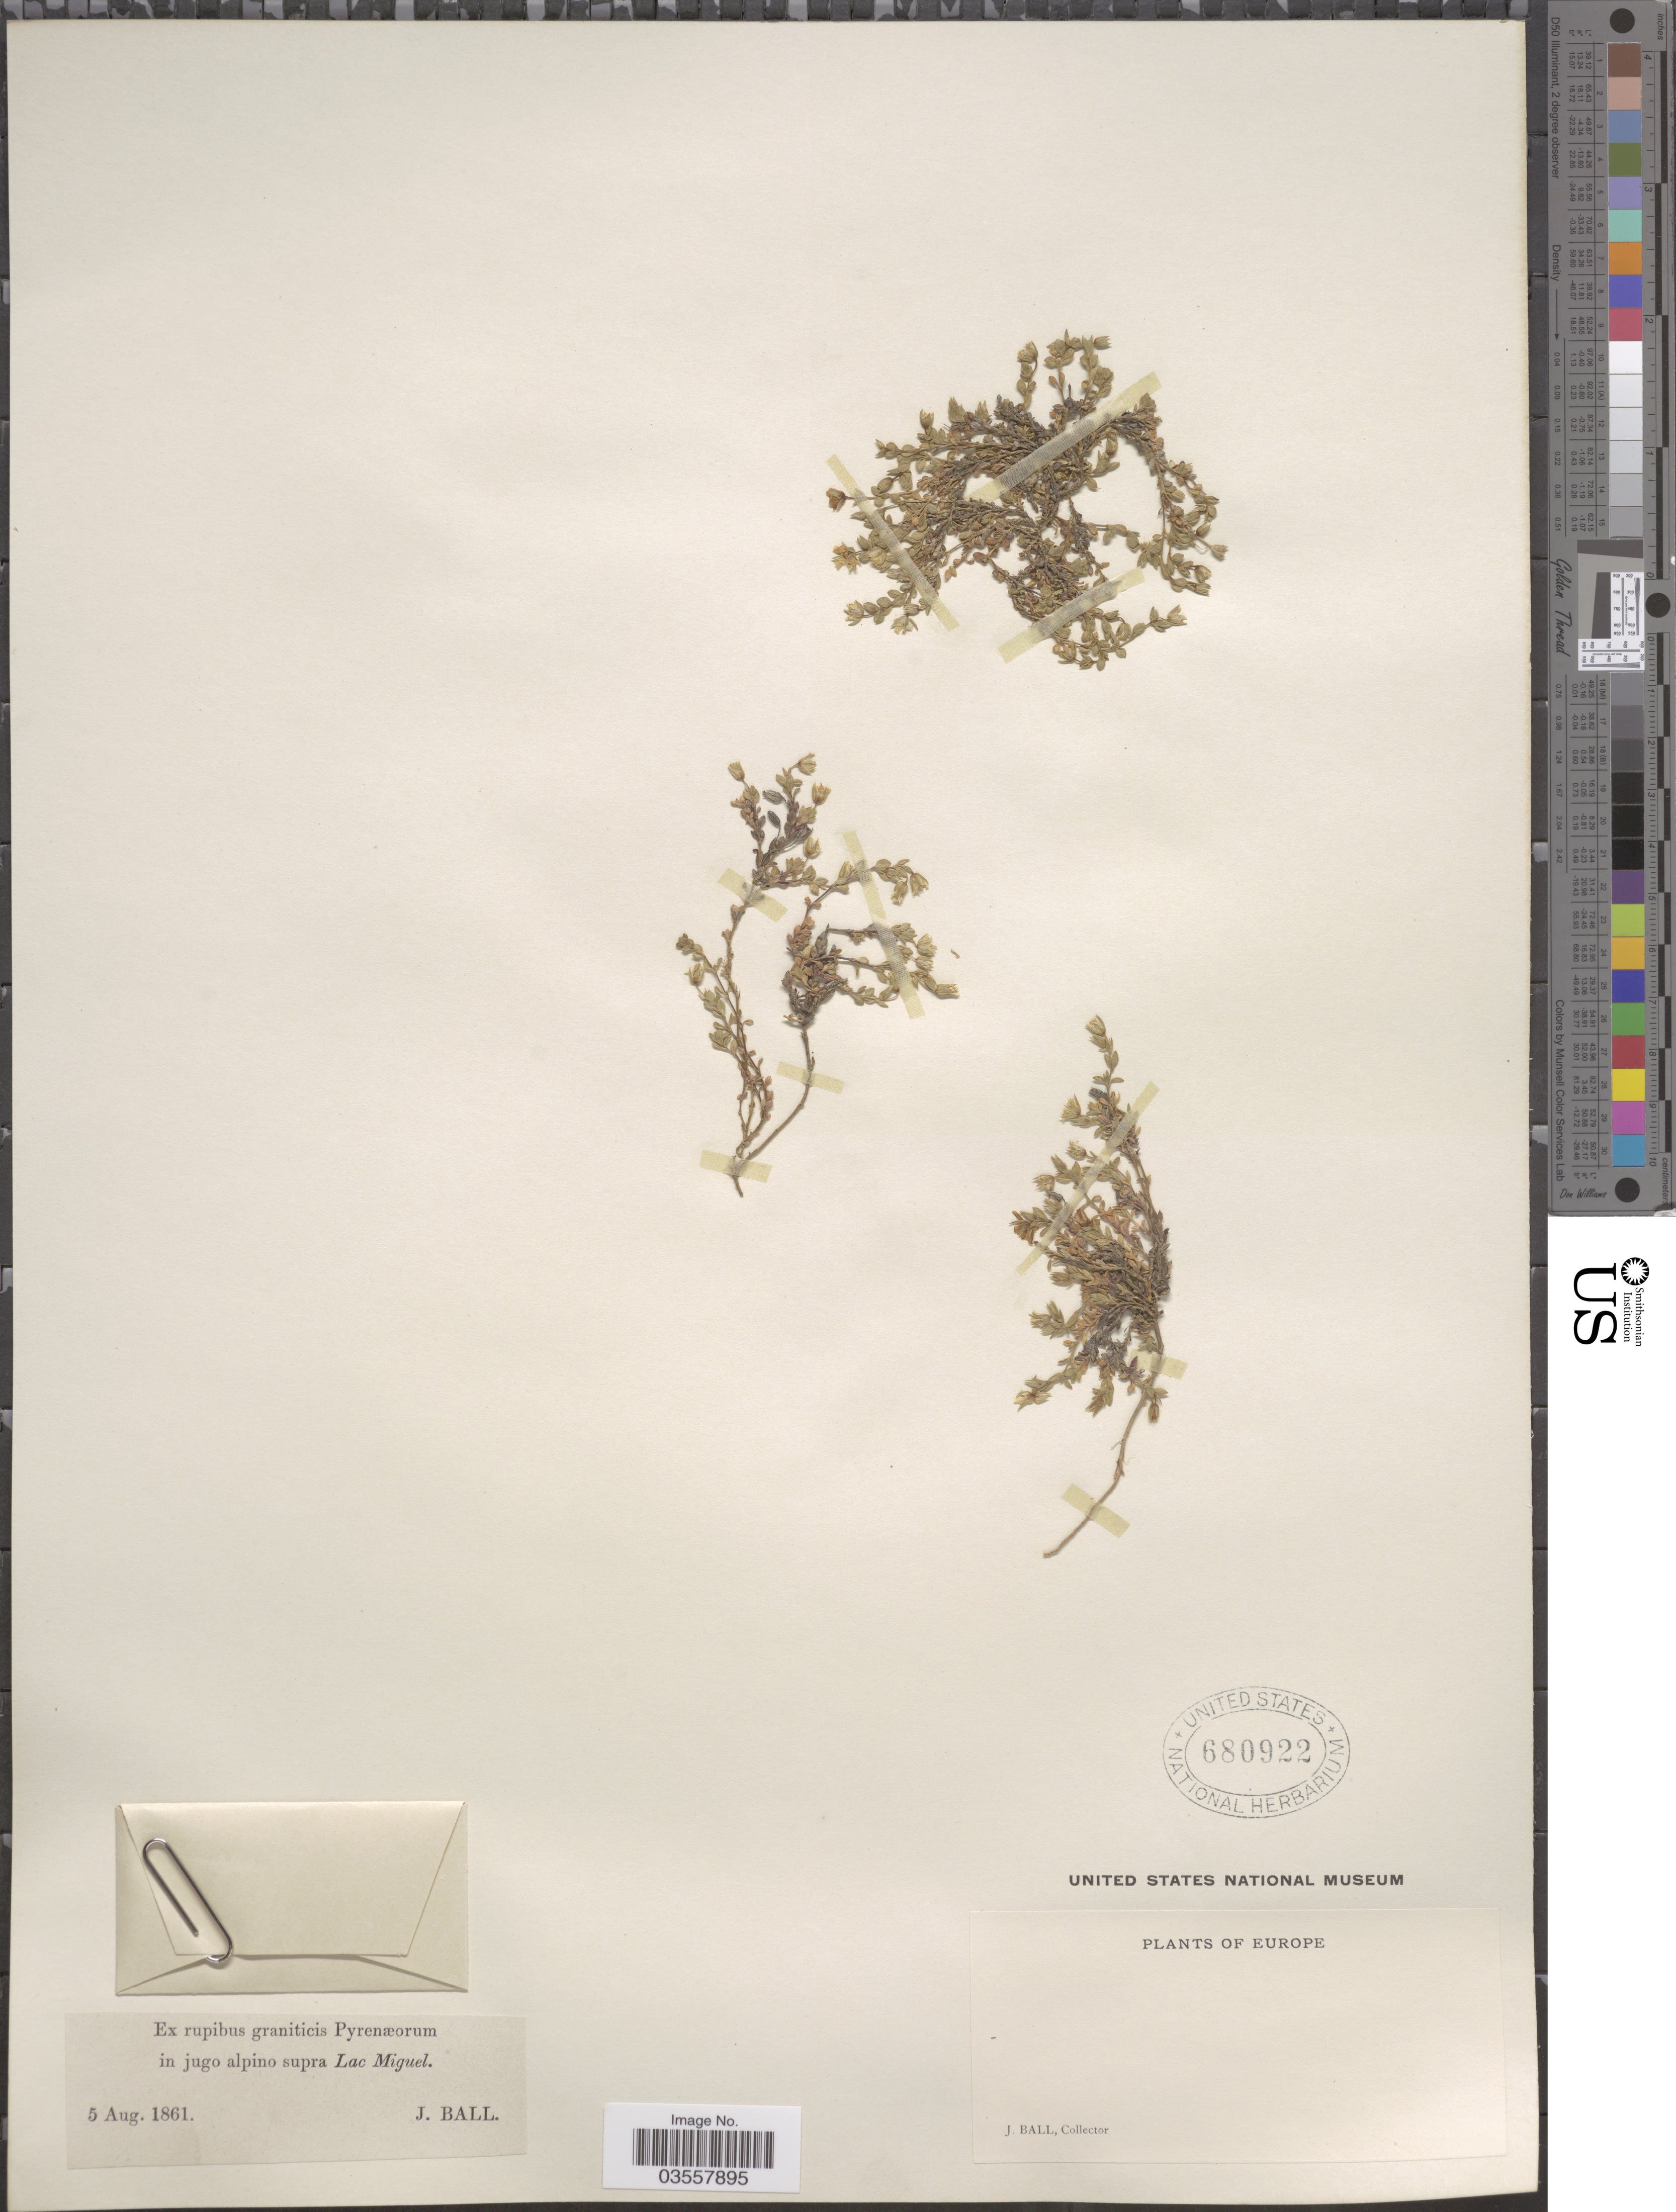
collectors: J. Ball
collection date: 1861-08-05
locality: Ex rupibus graniticis Pyrenæorum in jugo alpino supra Lac Miguel. Europe.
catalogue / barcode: US 680922